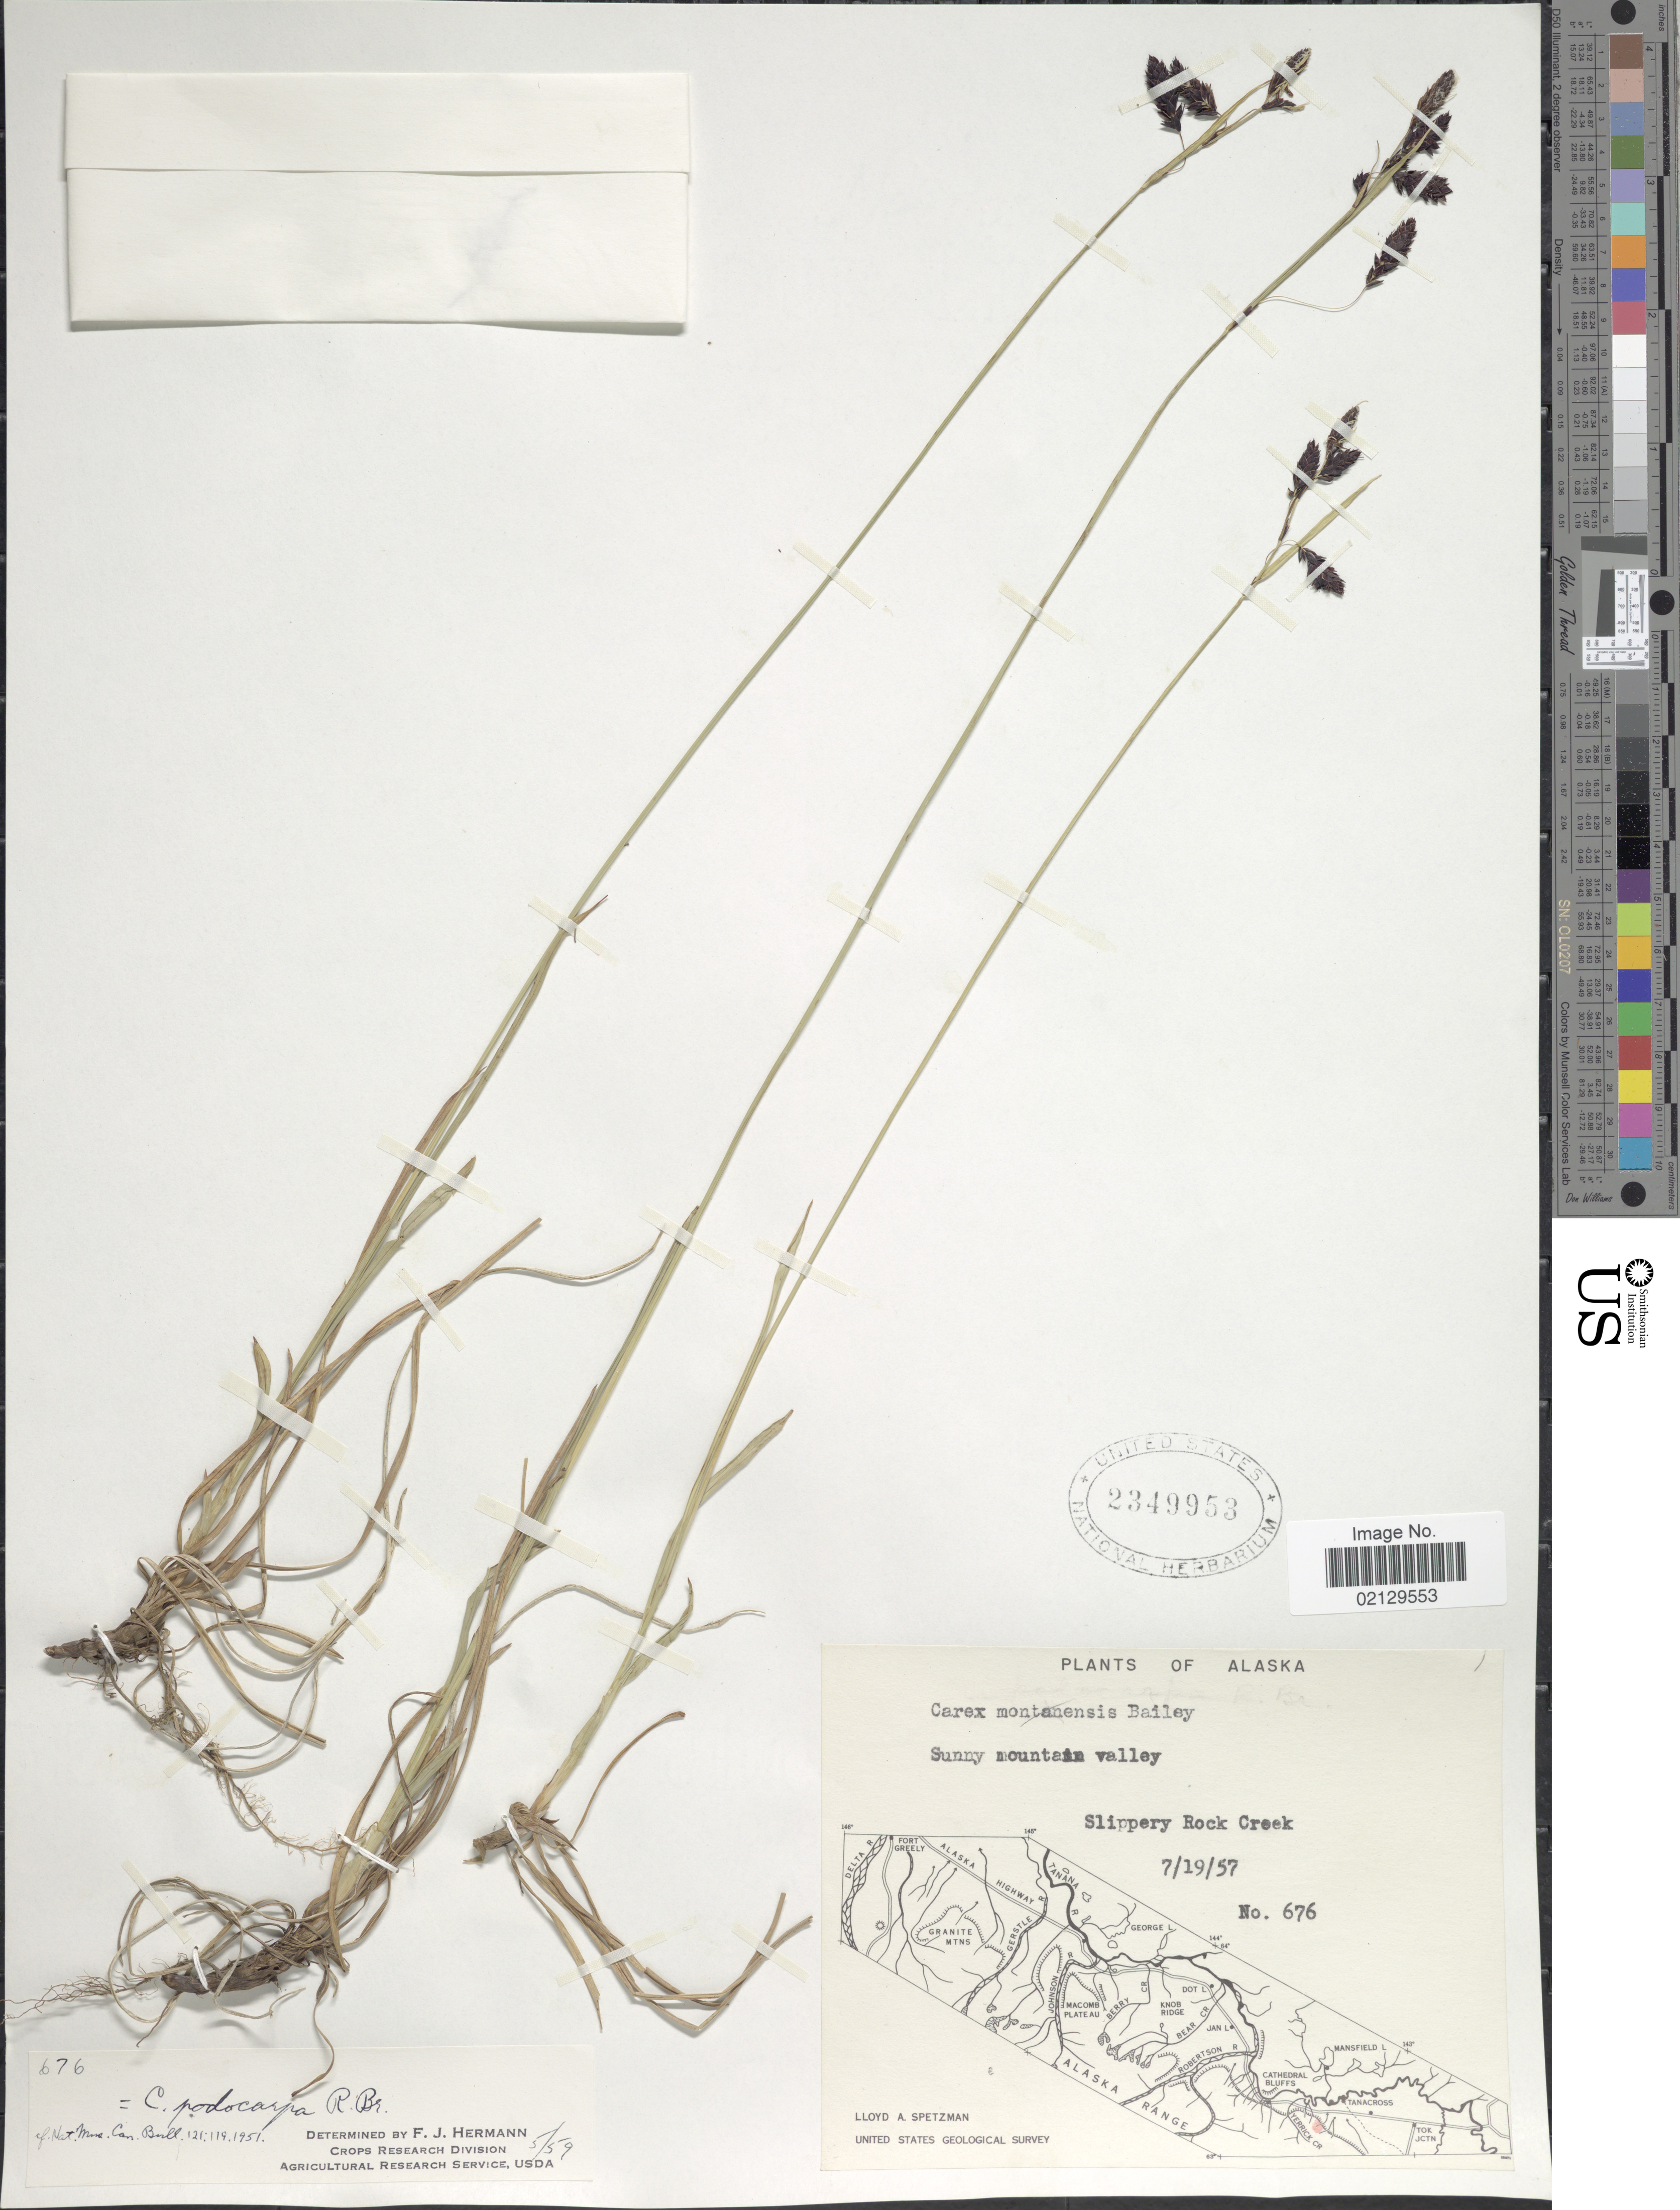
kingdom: Plantae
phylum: Tracheophyta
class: Liliopsida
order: Poales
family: Cyperaceae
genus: Carex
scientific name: Carex podocarpa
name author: R. Br.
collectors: L. Spetzman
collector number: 676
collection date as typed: Transcribed d/m/y: 19/7/57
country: United States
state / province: Alaska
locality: Sunny mountain valley, Slippery Rock Creek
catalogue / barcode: US 2349953